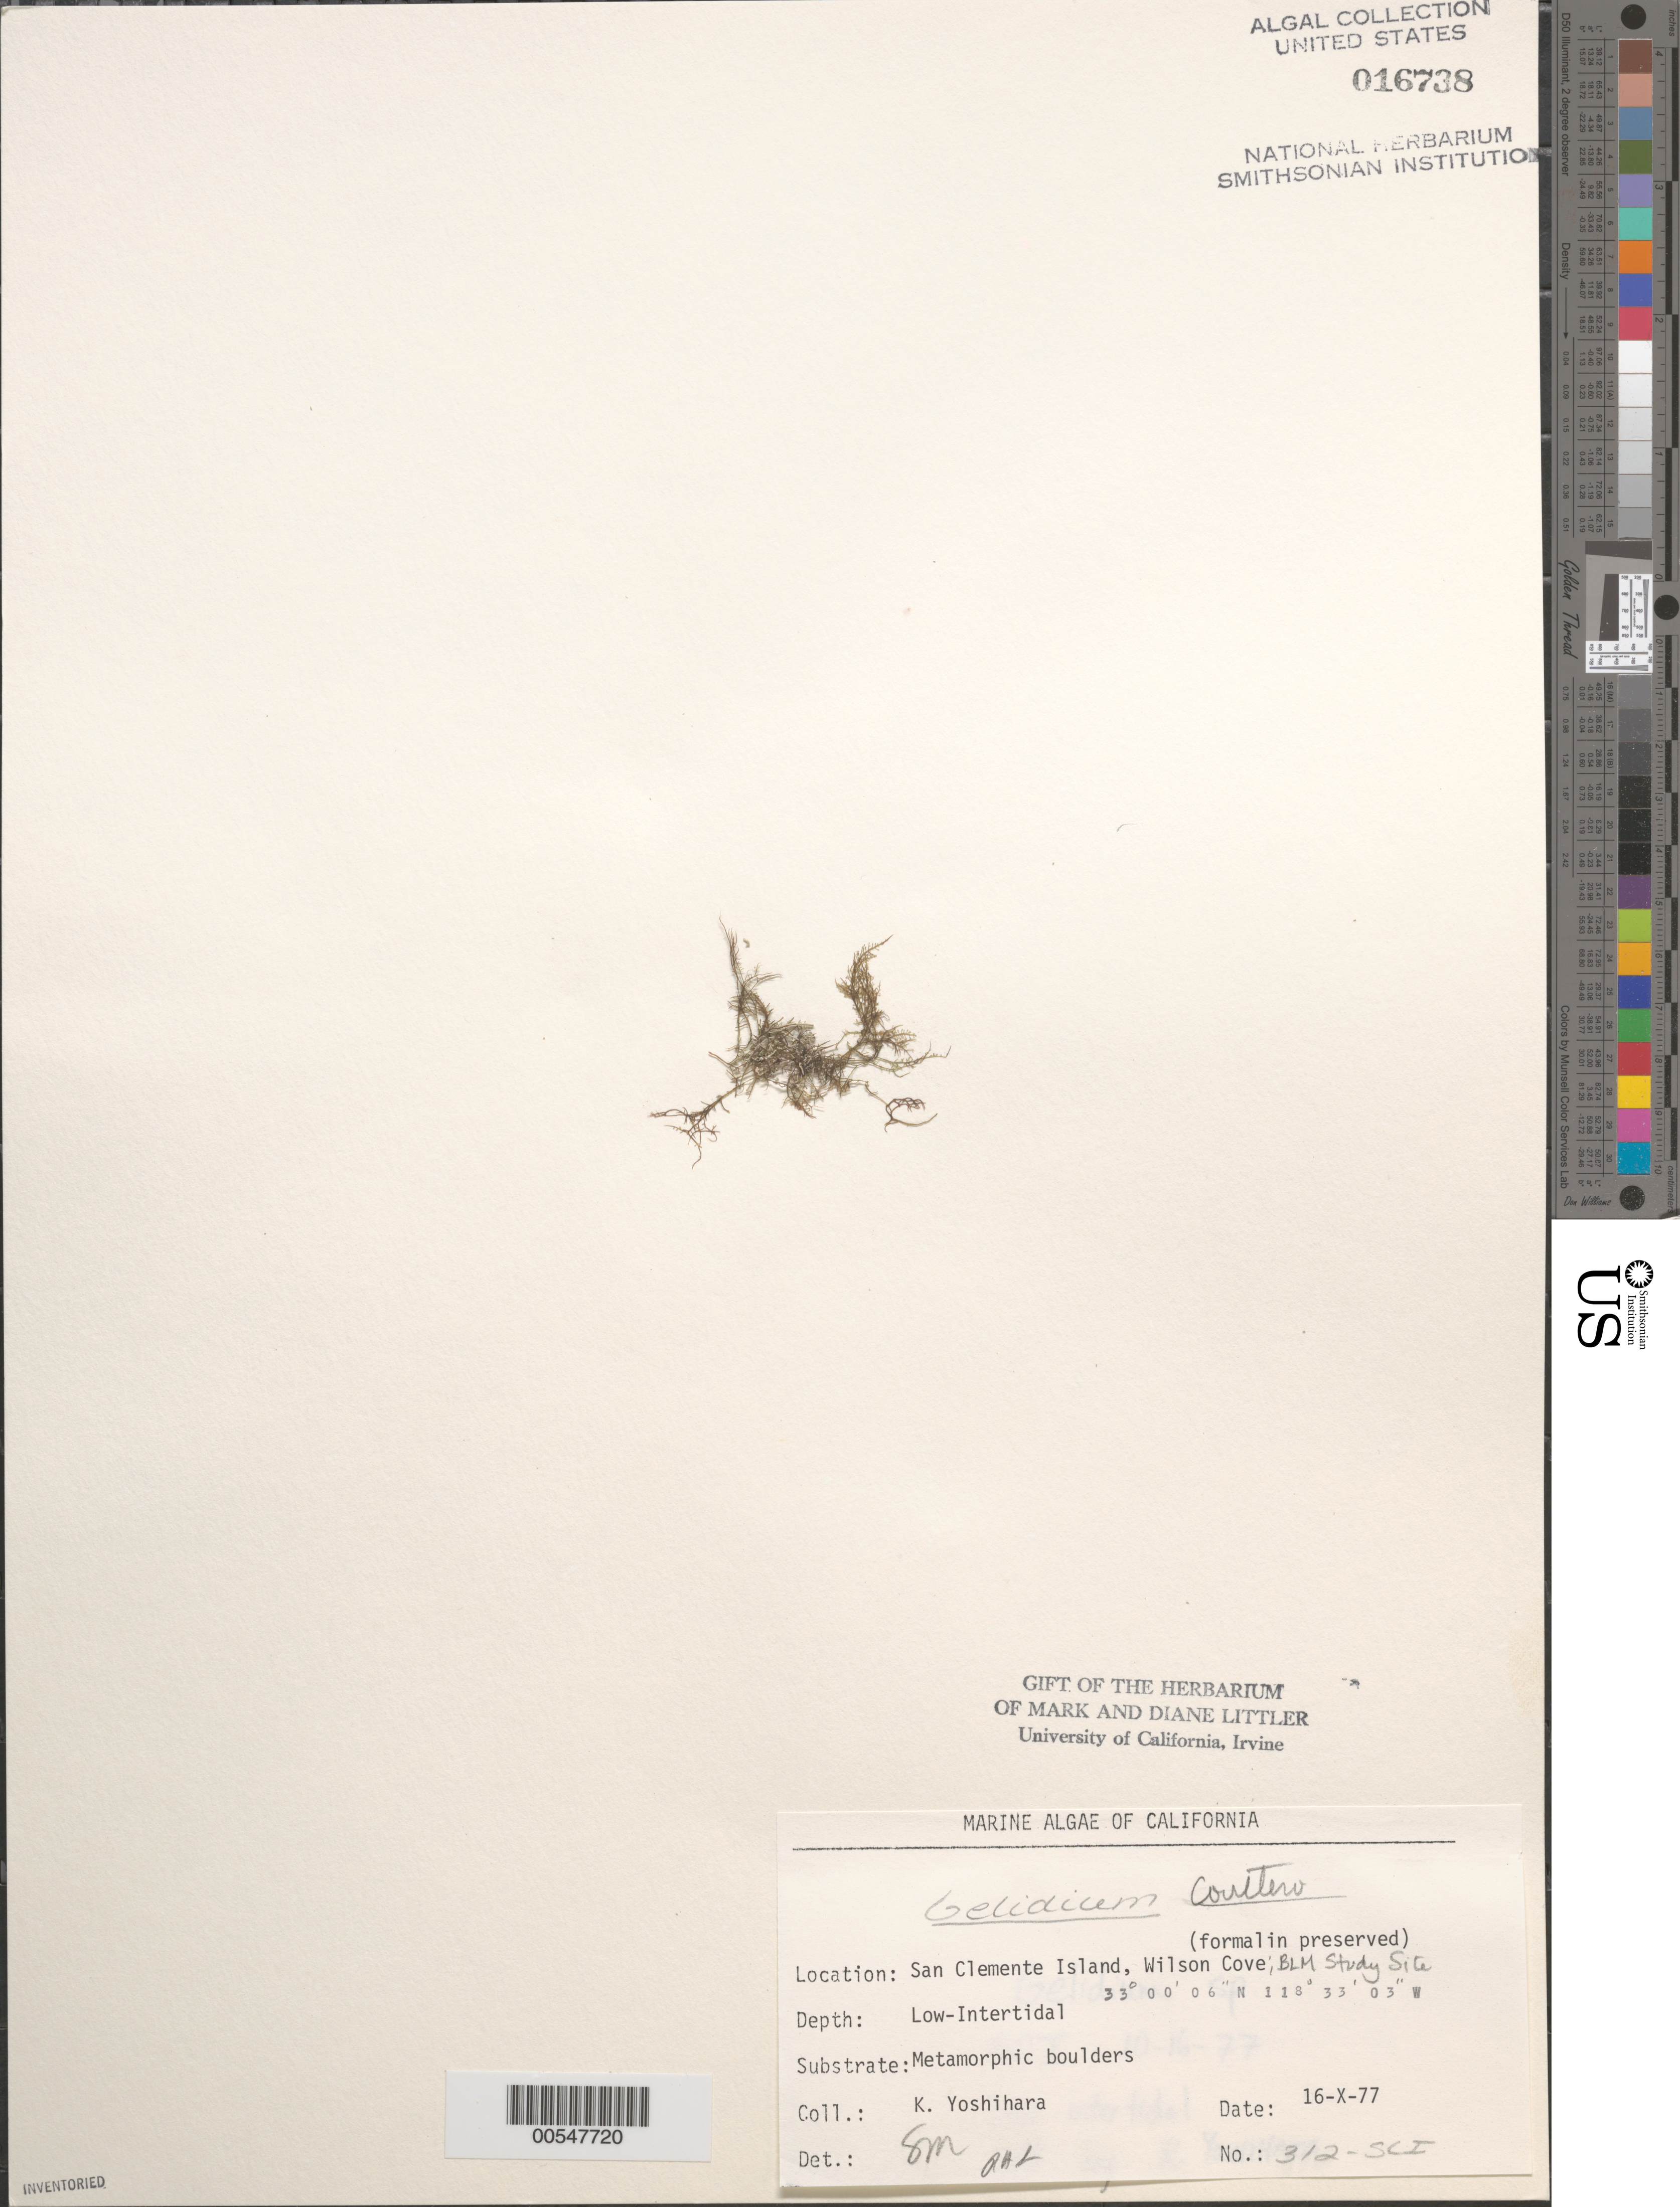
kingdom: Plantae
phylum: Rhodophyta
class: Florideophyceae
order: Gelidiales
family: Gelidiaceae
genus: Gelidium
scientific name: Gelidium coulteri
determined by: Murray, S. N.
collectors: K. Yoshihara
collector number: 312-sci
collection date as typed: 16 Oct 1977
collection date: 1977-10-16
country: United States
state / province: California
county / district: Los Angeles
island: San Clemente Island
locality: Wilson Cove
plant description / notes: BLM-SOCALBIGHT Rocky Intertidal Survey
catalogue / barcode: US 16738